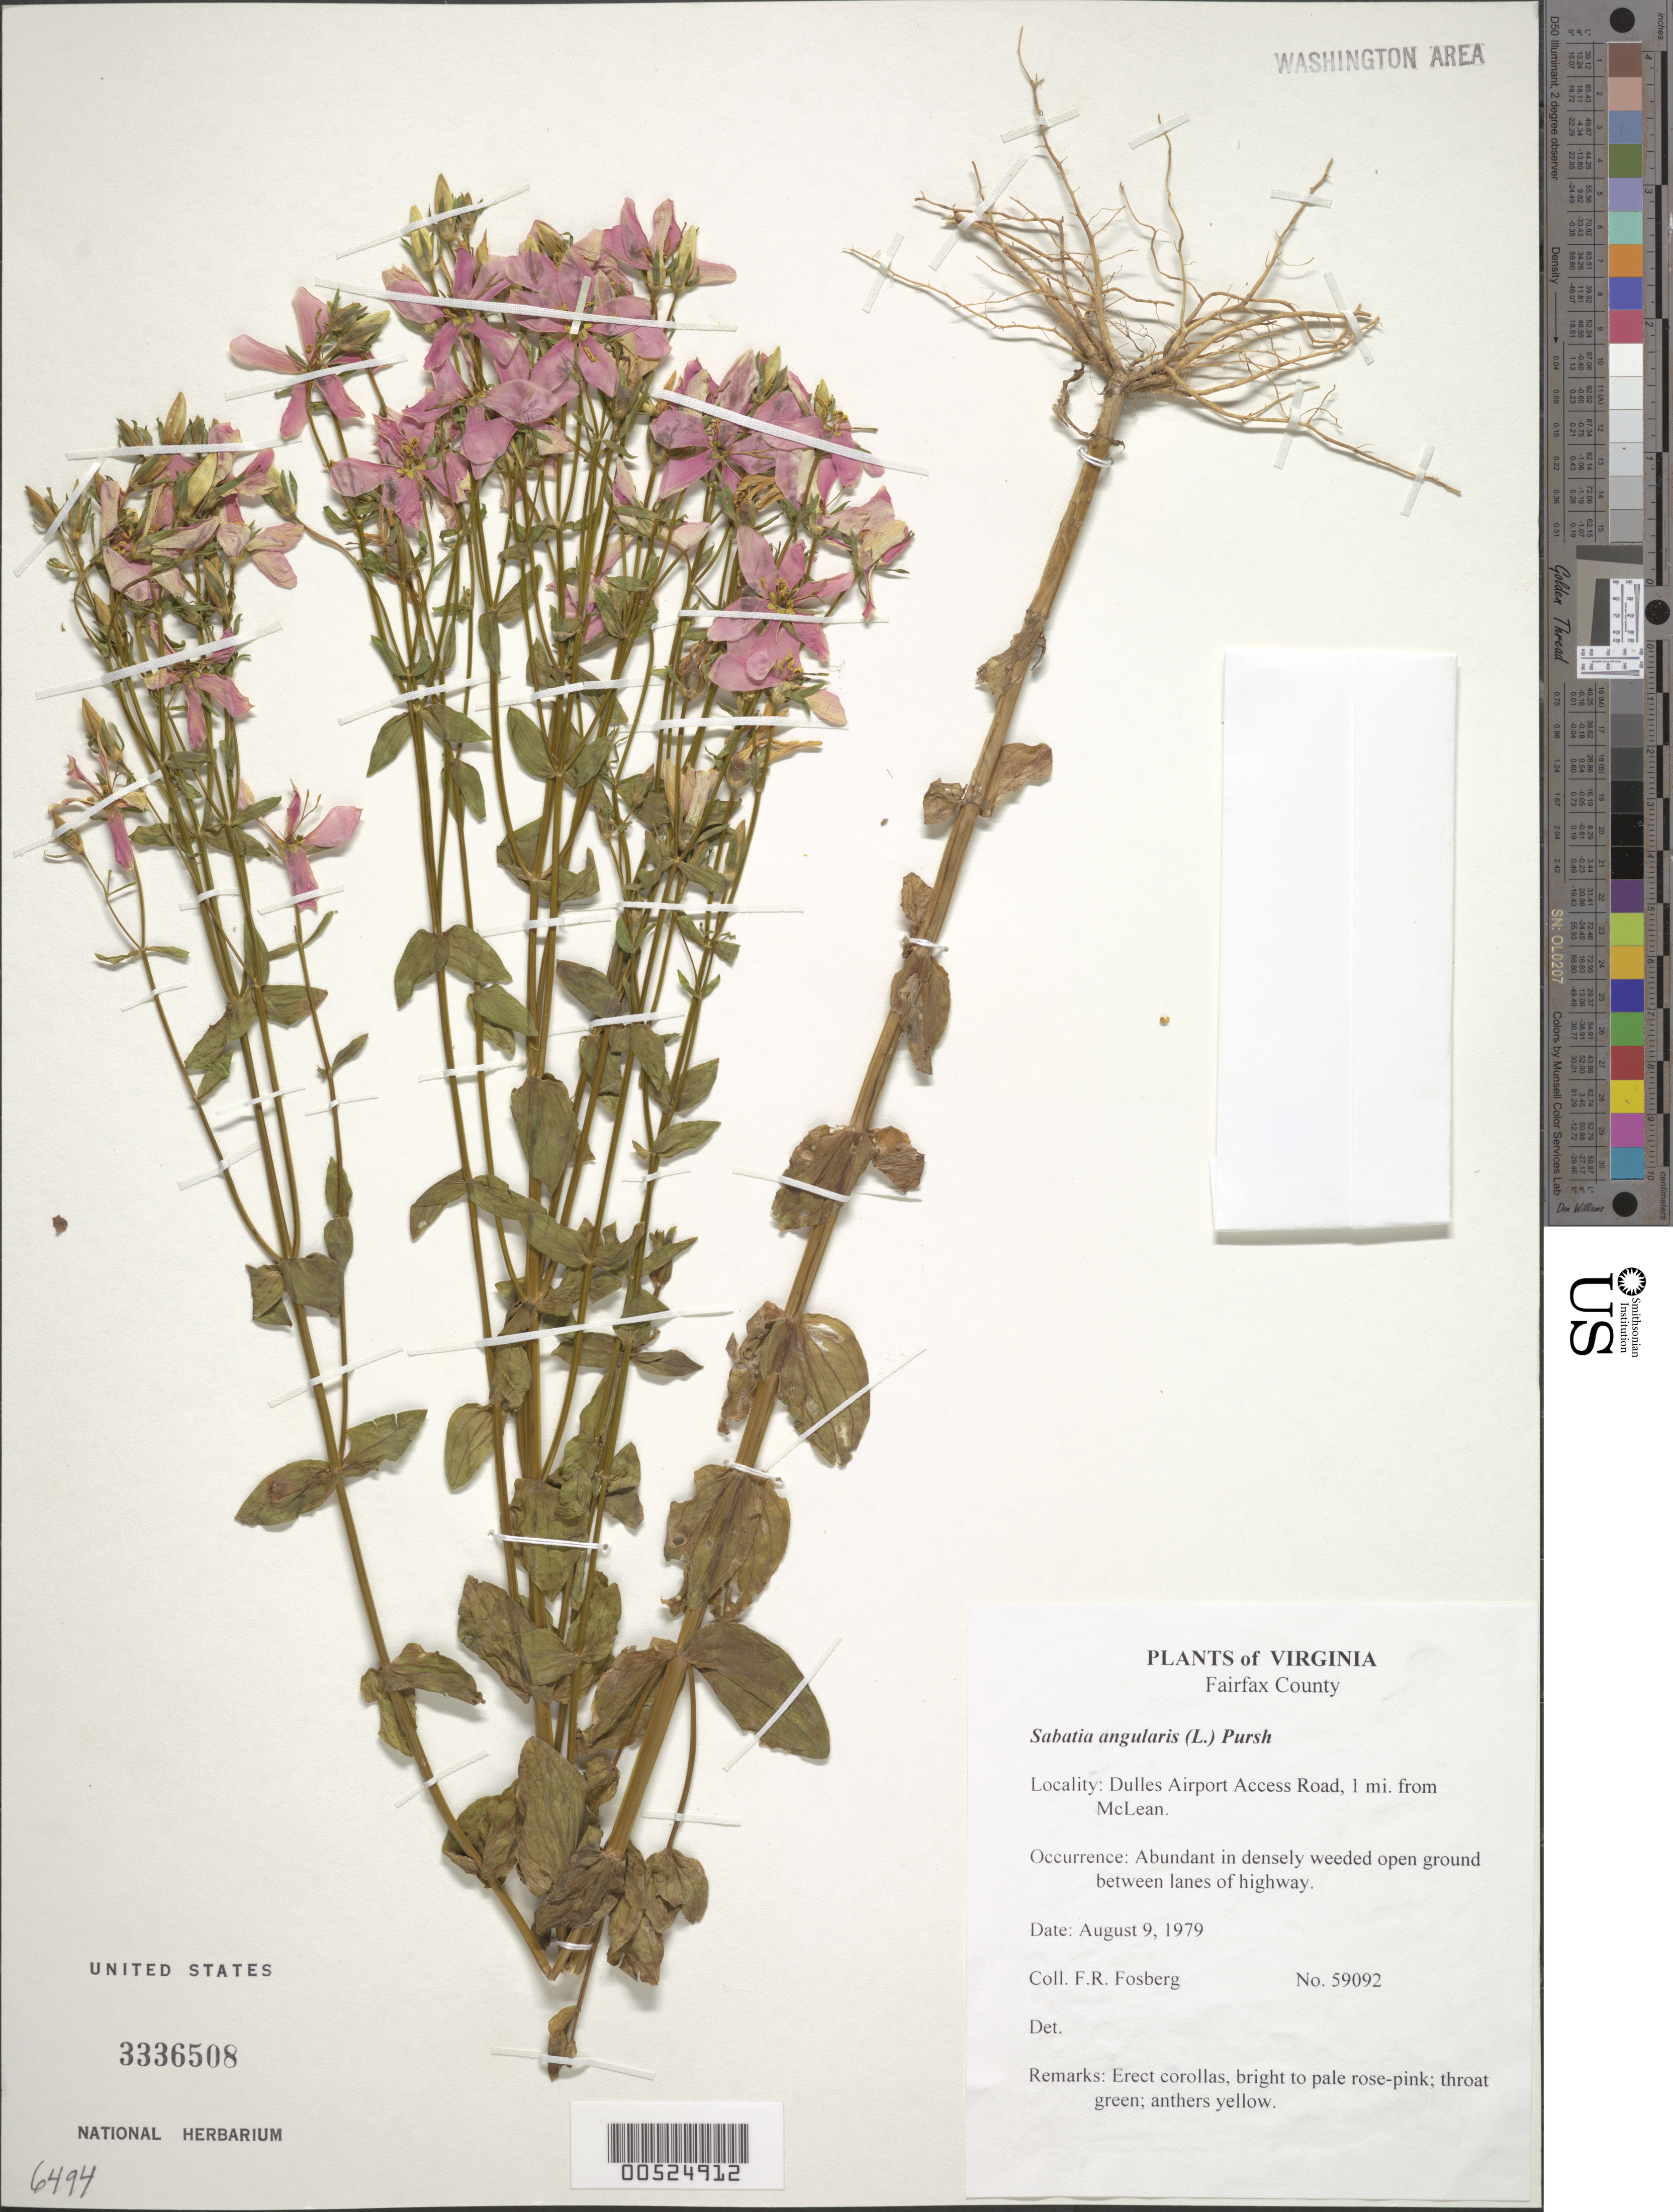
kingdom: Plantae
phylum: Tracheophyta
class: Magnoliopsida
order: Gentianales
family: Gentianaceae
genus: Sabatia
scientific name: Sabatia angularis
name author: (L.) Pursh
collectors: F. R. Fosberg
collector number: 59092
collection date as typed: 09 Aug 1979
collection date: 1979-08-09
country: United States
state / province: Virginia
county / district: Fairfax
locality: Dulles Airport Access Road, 1 mi. from Mclean.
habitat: Abundant in densely weeded open ground between lanes of highway.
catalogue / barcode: US 3336508